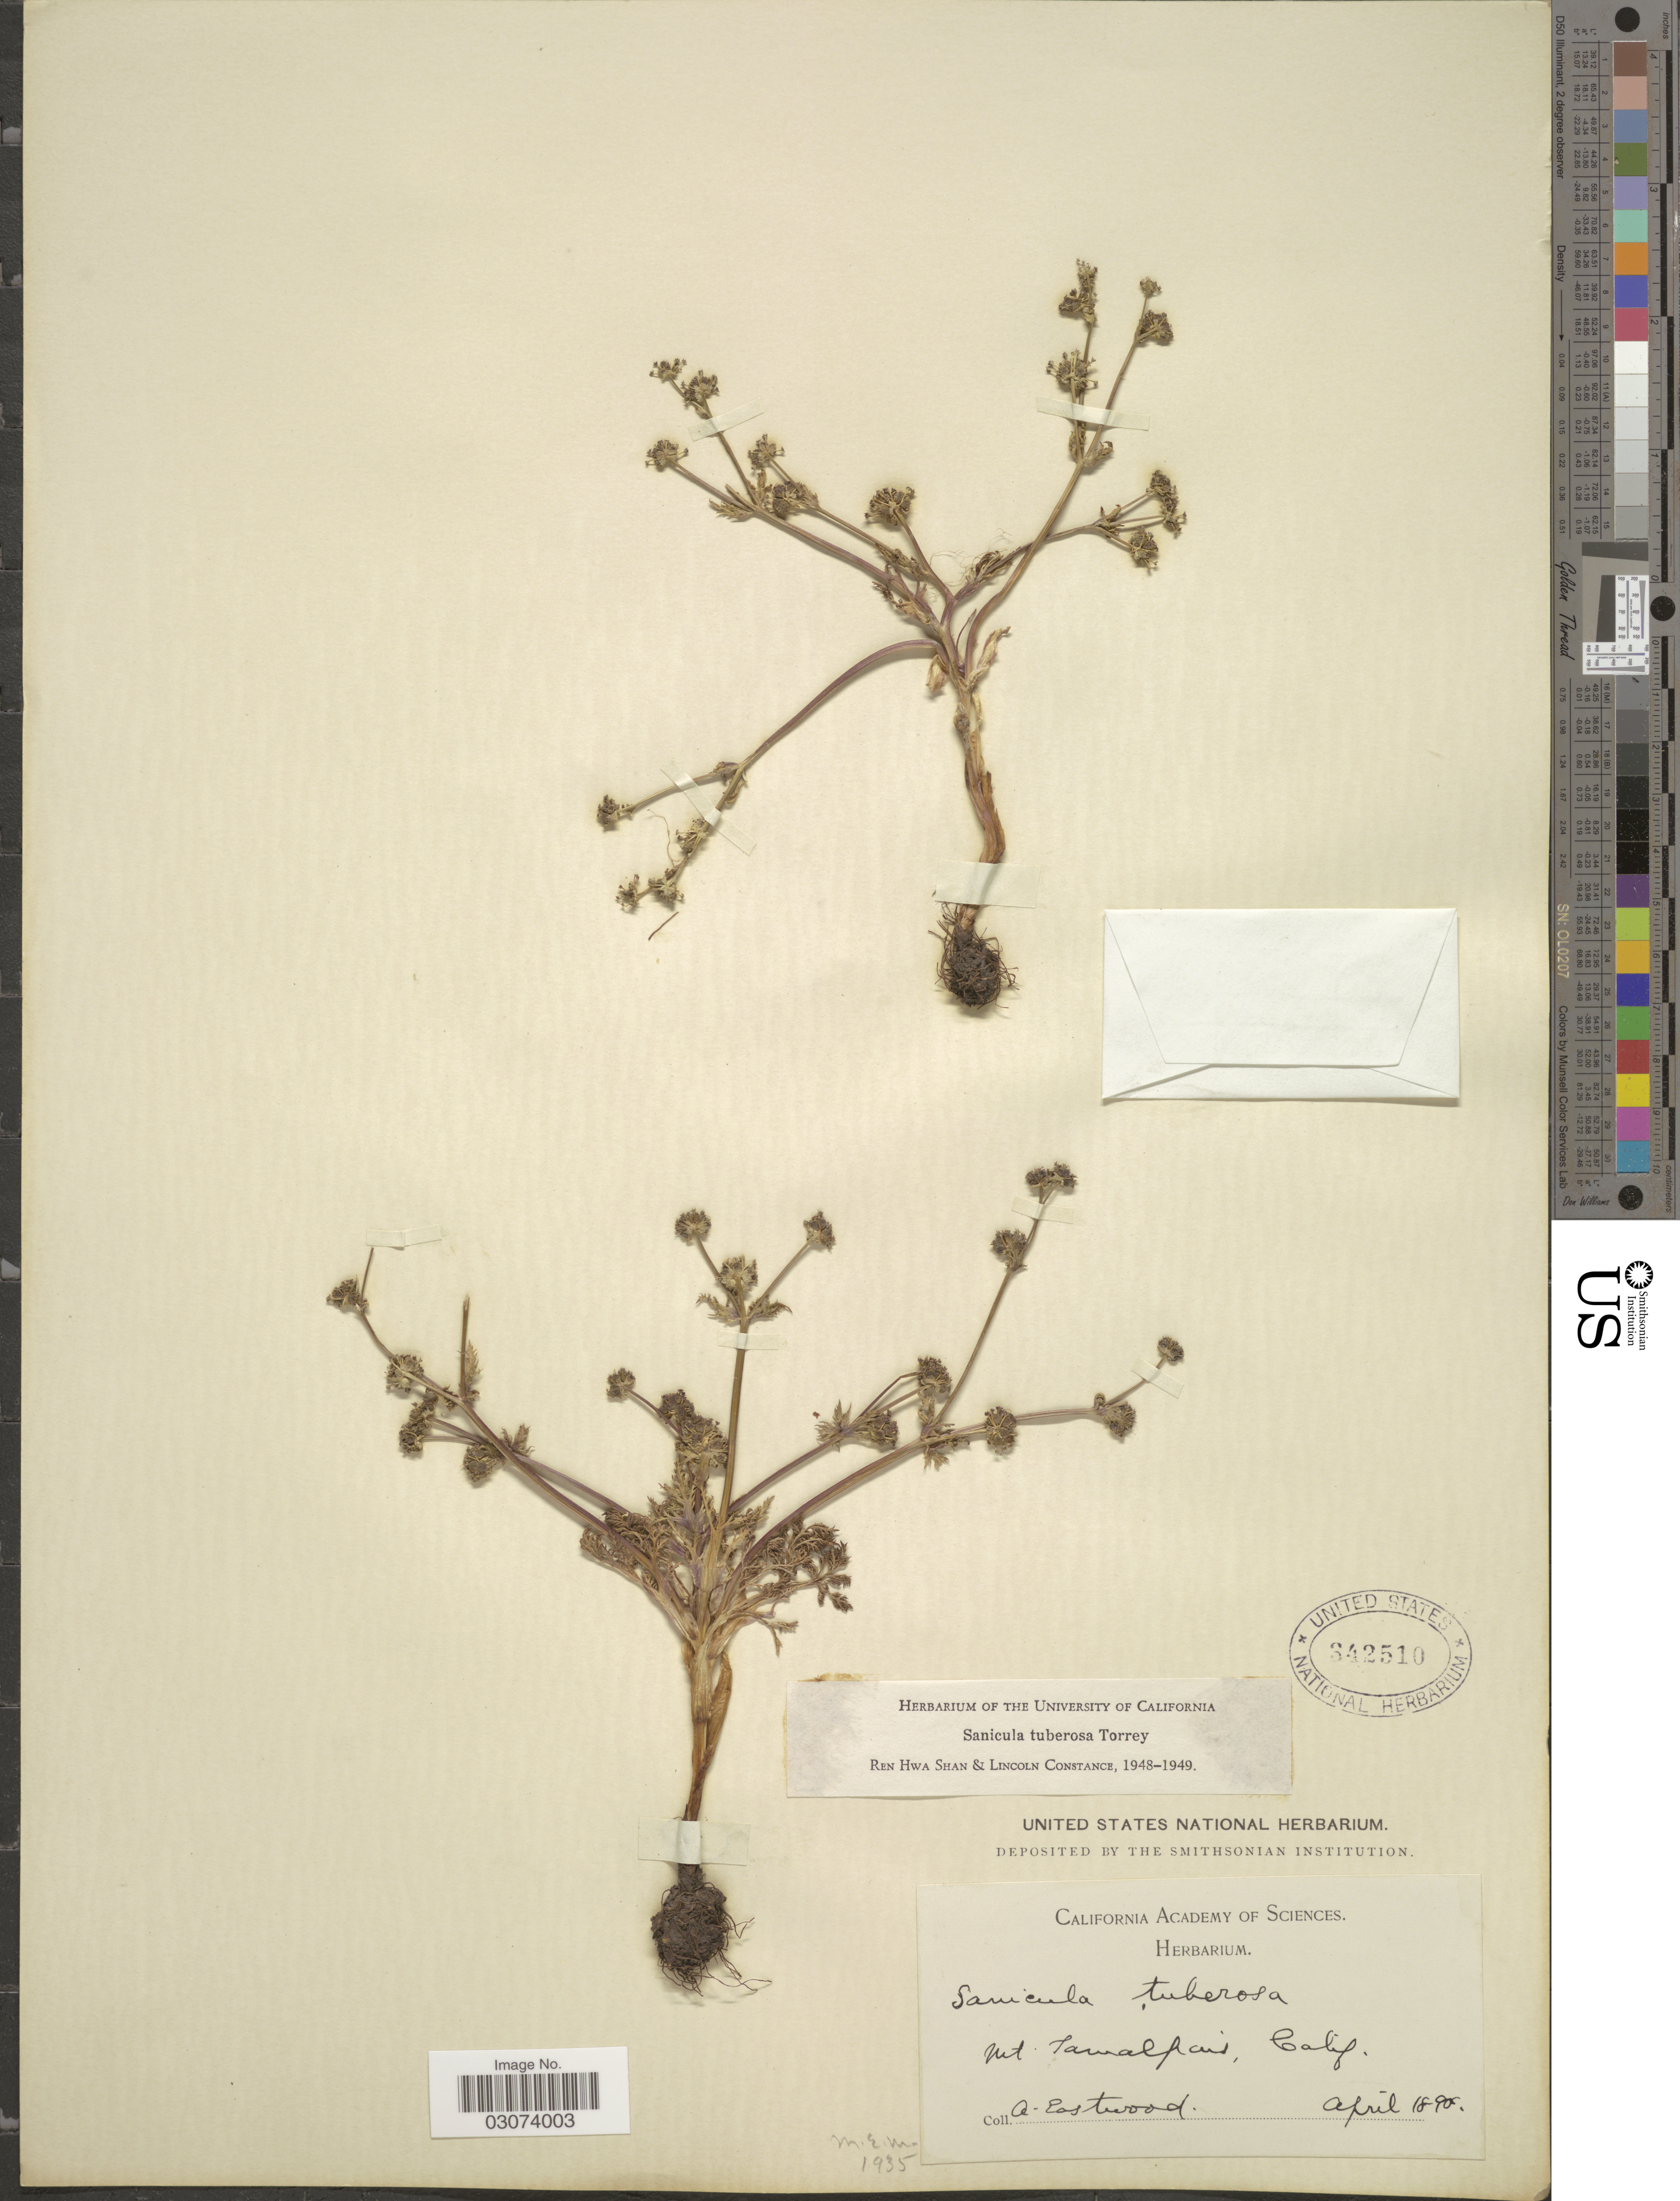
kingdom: Plantae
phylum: Tracheophyta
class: Magnoliopsida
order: Apiales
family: Apiaceae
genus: Sanicula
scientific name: Sanicula tuberosa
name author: Torr.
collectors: A. Eastwood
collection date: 1890-04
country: United States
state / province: California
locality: Mt. Tamalpais.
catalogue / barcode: US 342510